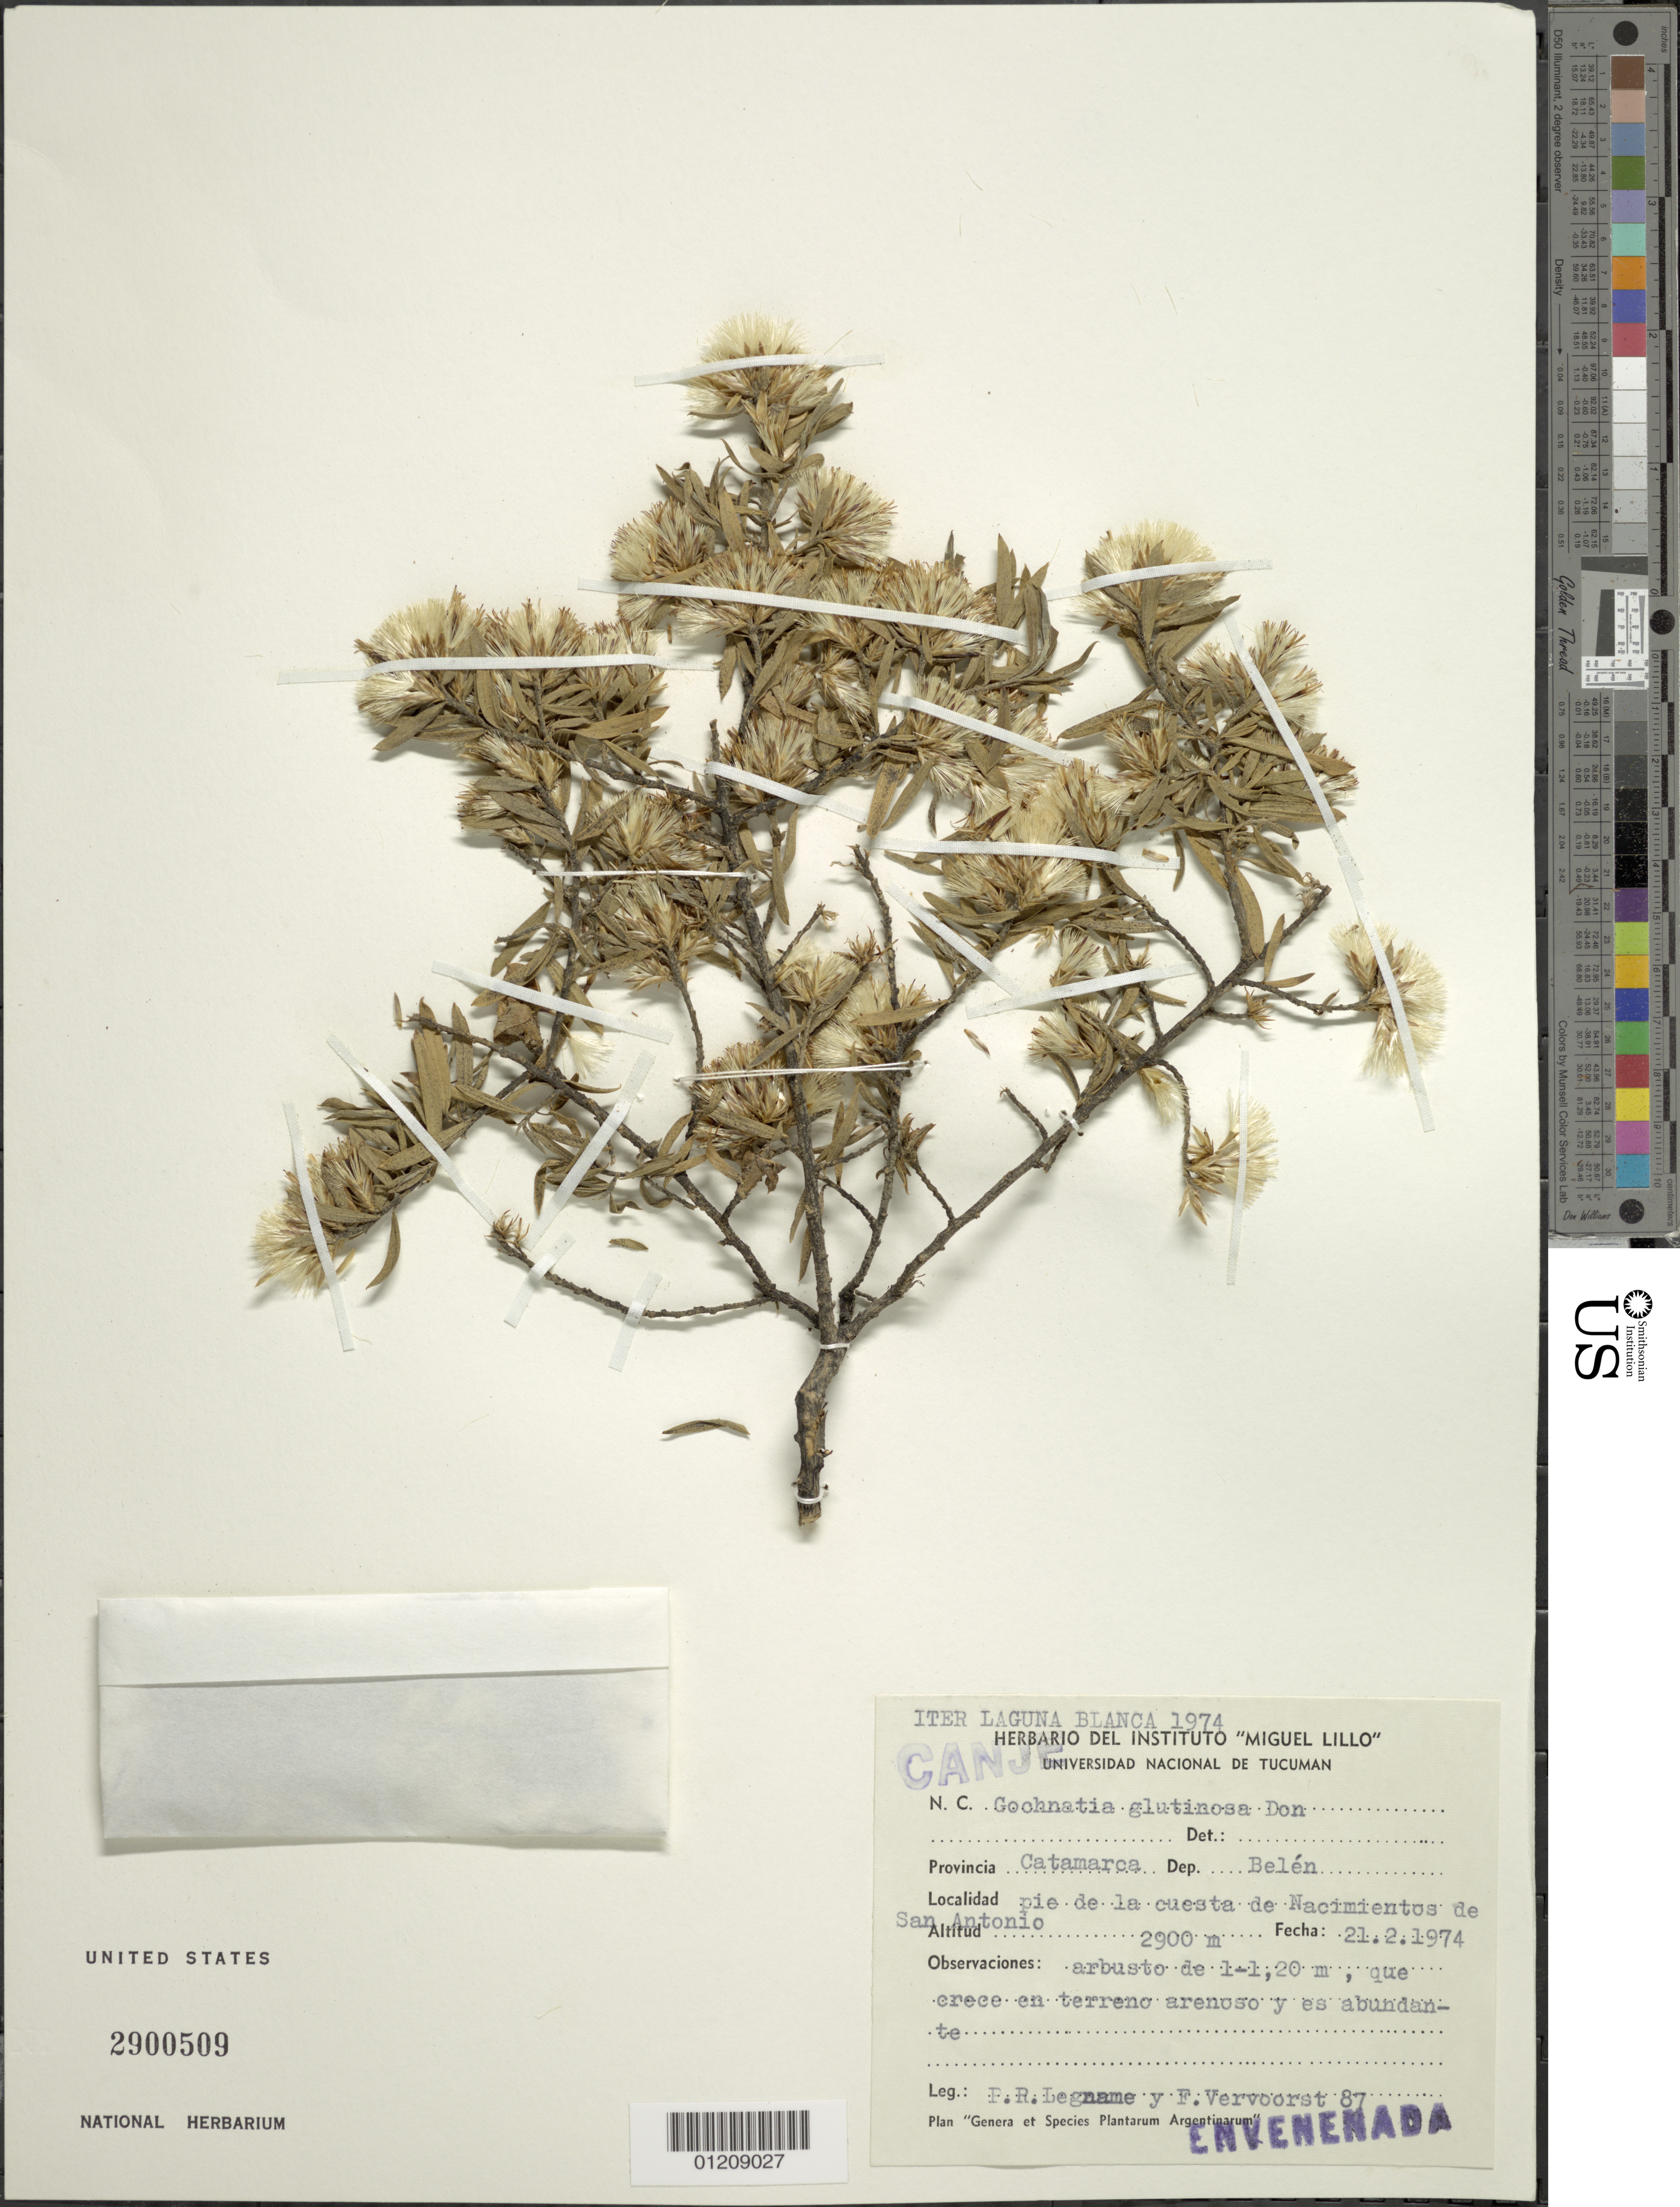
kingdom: Plantae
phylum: Tracheophyta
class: Magnoliopsida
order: Asterales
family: Asteraceae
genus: Pentaphorus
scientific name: Pentaphorus glutinosus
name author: D. Don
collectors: P. R. Legname & F. Vervoorst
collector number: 87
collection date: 1974-02-21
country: Argentina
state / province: Catamarca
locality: Dep. Belen, pie de la cuesta de Nacimientos de San Antonio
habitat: que erece en terreno arenoso y es abundante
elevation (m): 2900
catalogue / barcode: US 2900509